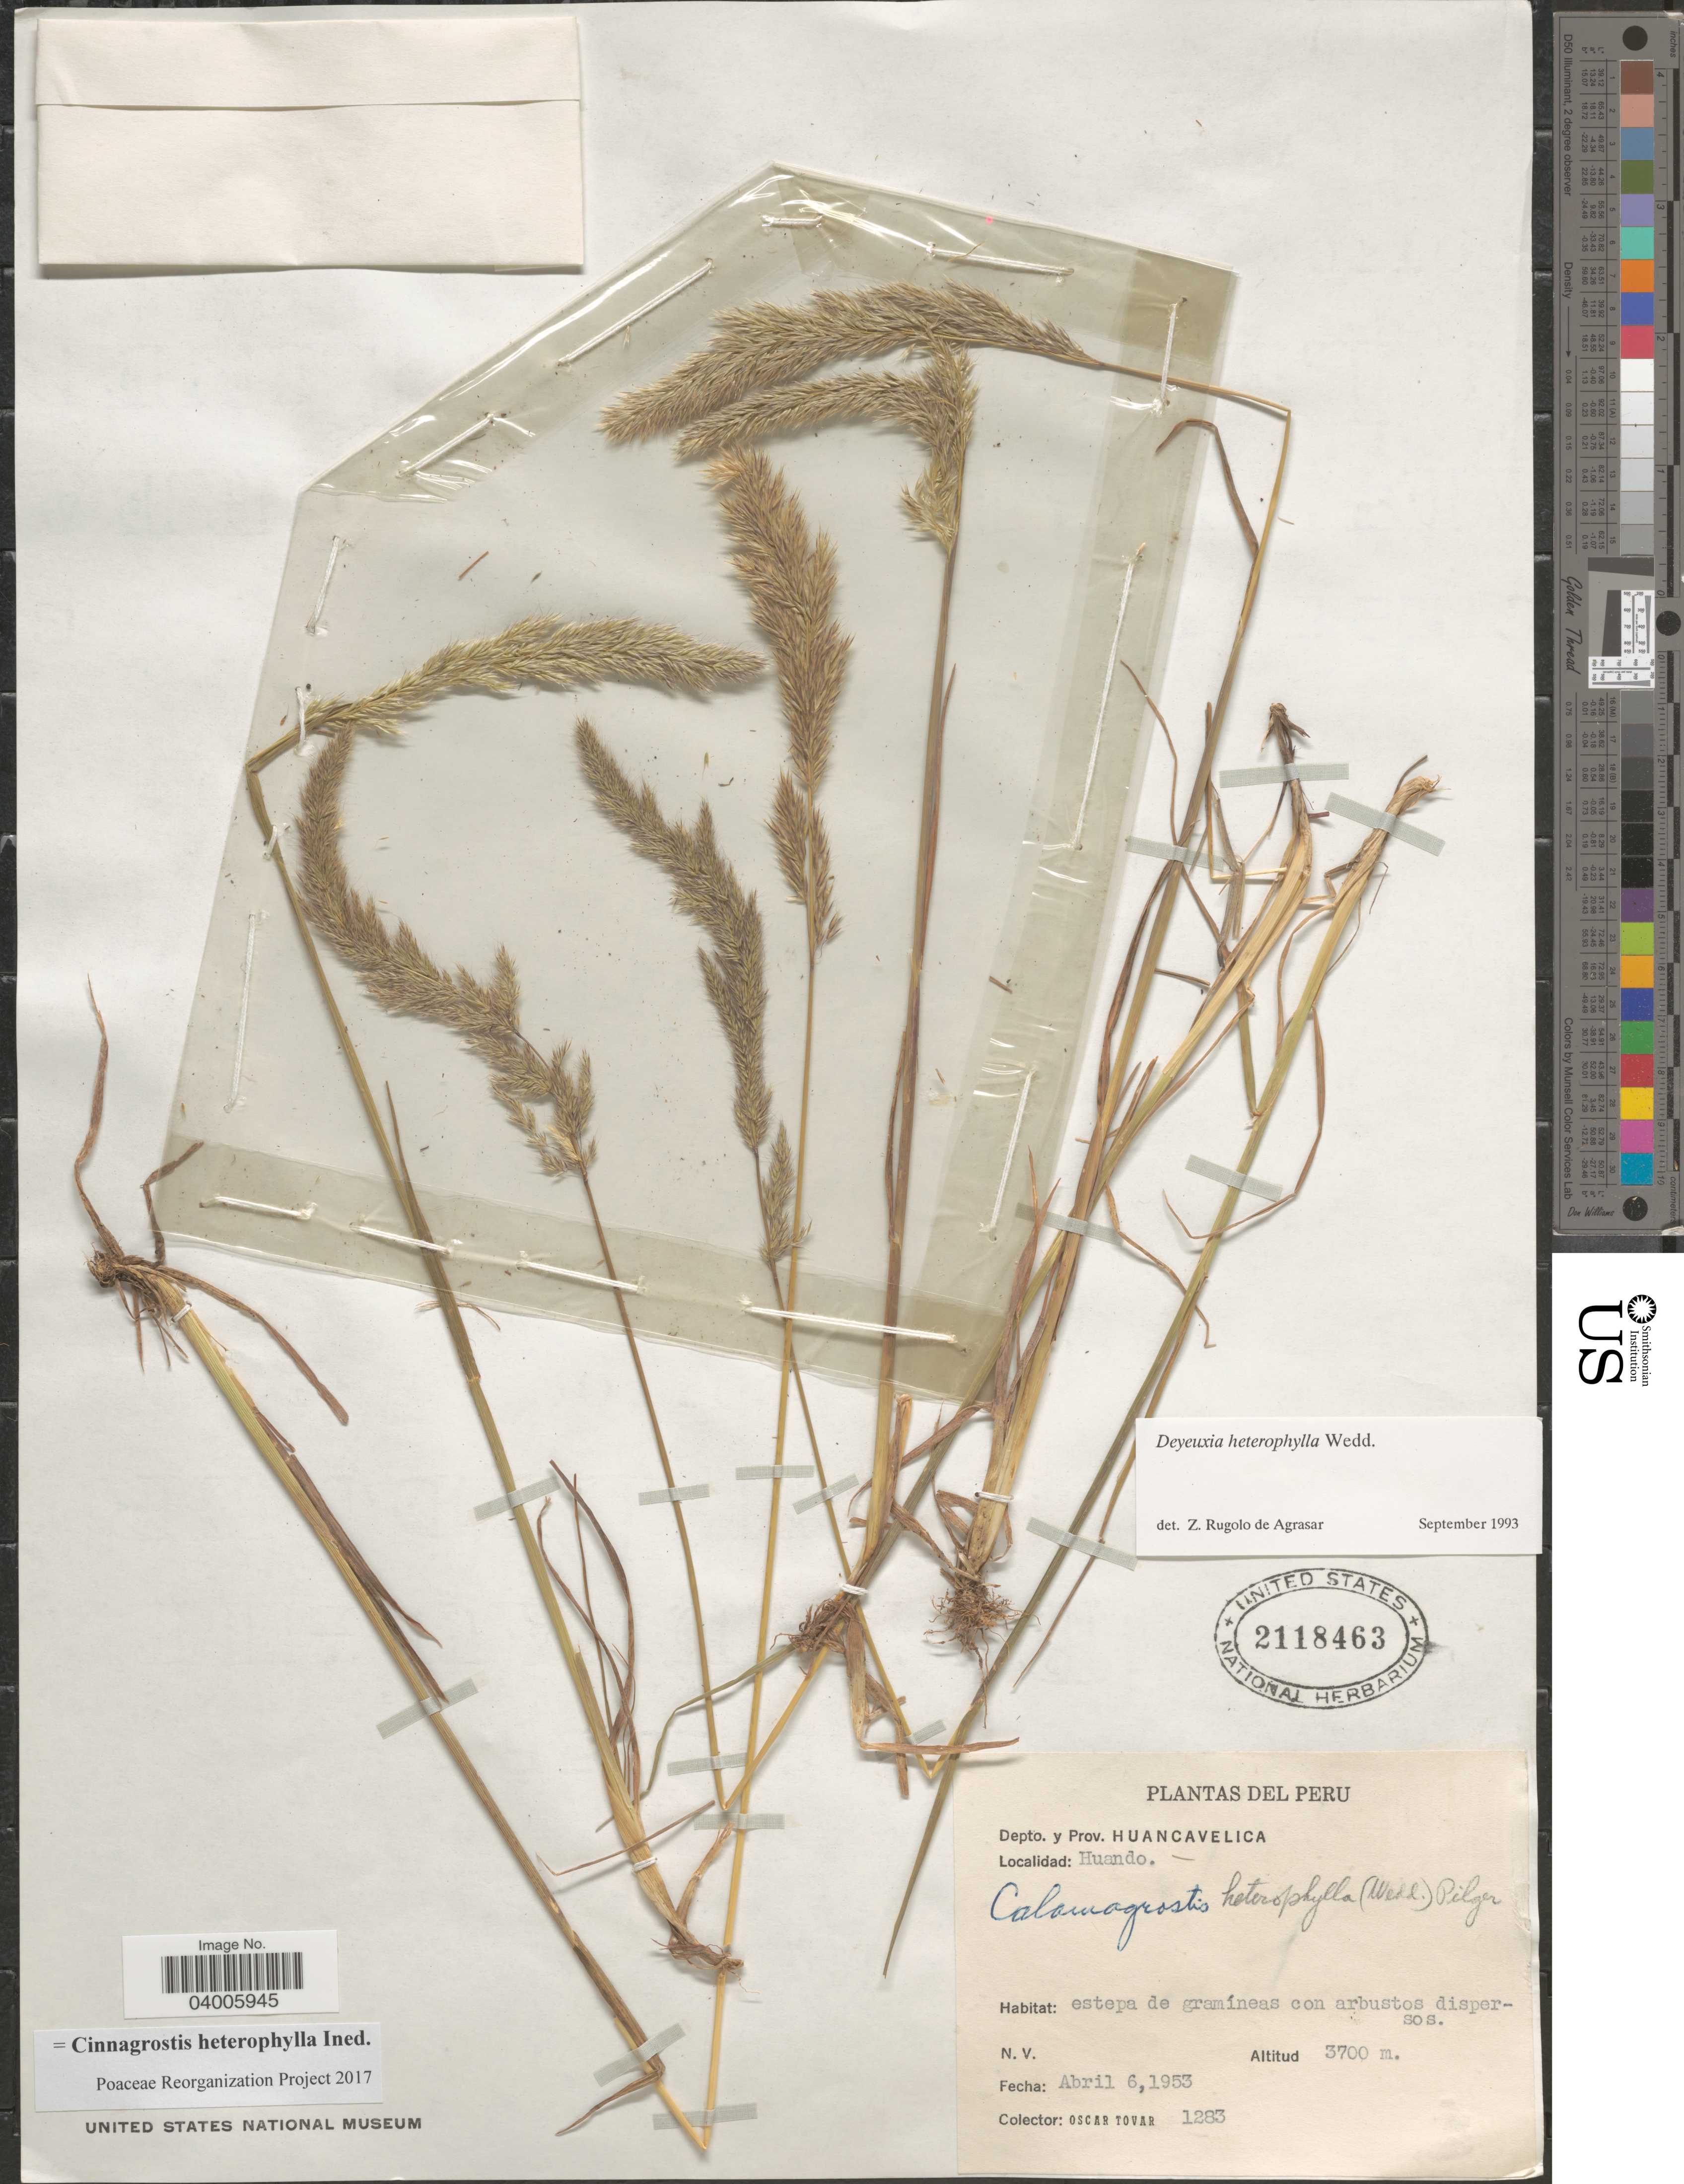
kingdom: Plantae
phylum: Tracheophyta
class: Liliopsida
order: Poales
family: Poaceae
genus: Cinnagrostis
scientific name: Cinnagrostis heterophylla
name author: (Wedd.) P.M. Peterson et al.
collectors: Ó. Tovar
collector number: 1283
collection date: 1953-04-06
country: Peru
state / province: Huancavelica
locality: Depto. y Prov. Huancavelica. Huando.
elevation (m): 3700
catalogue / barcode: US 2118463